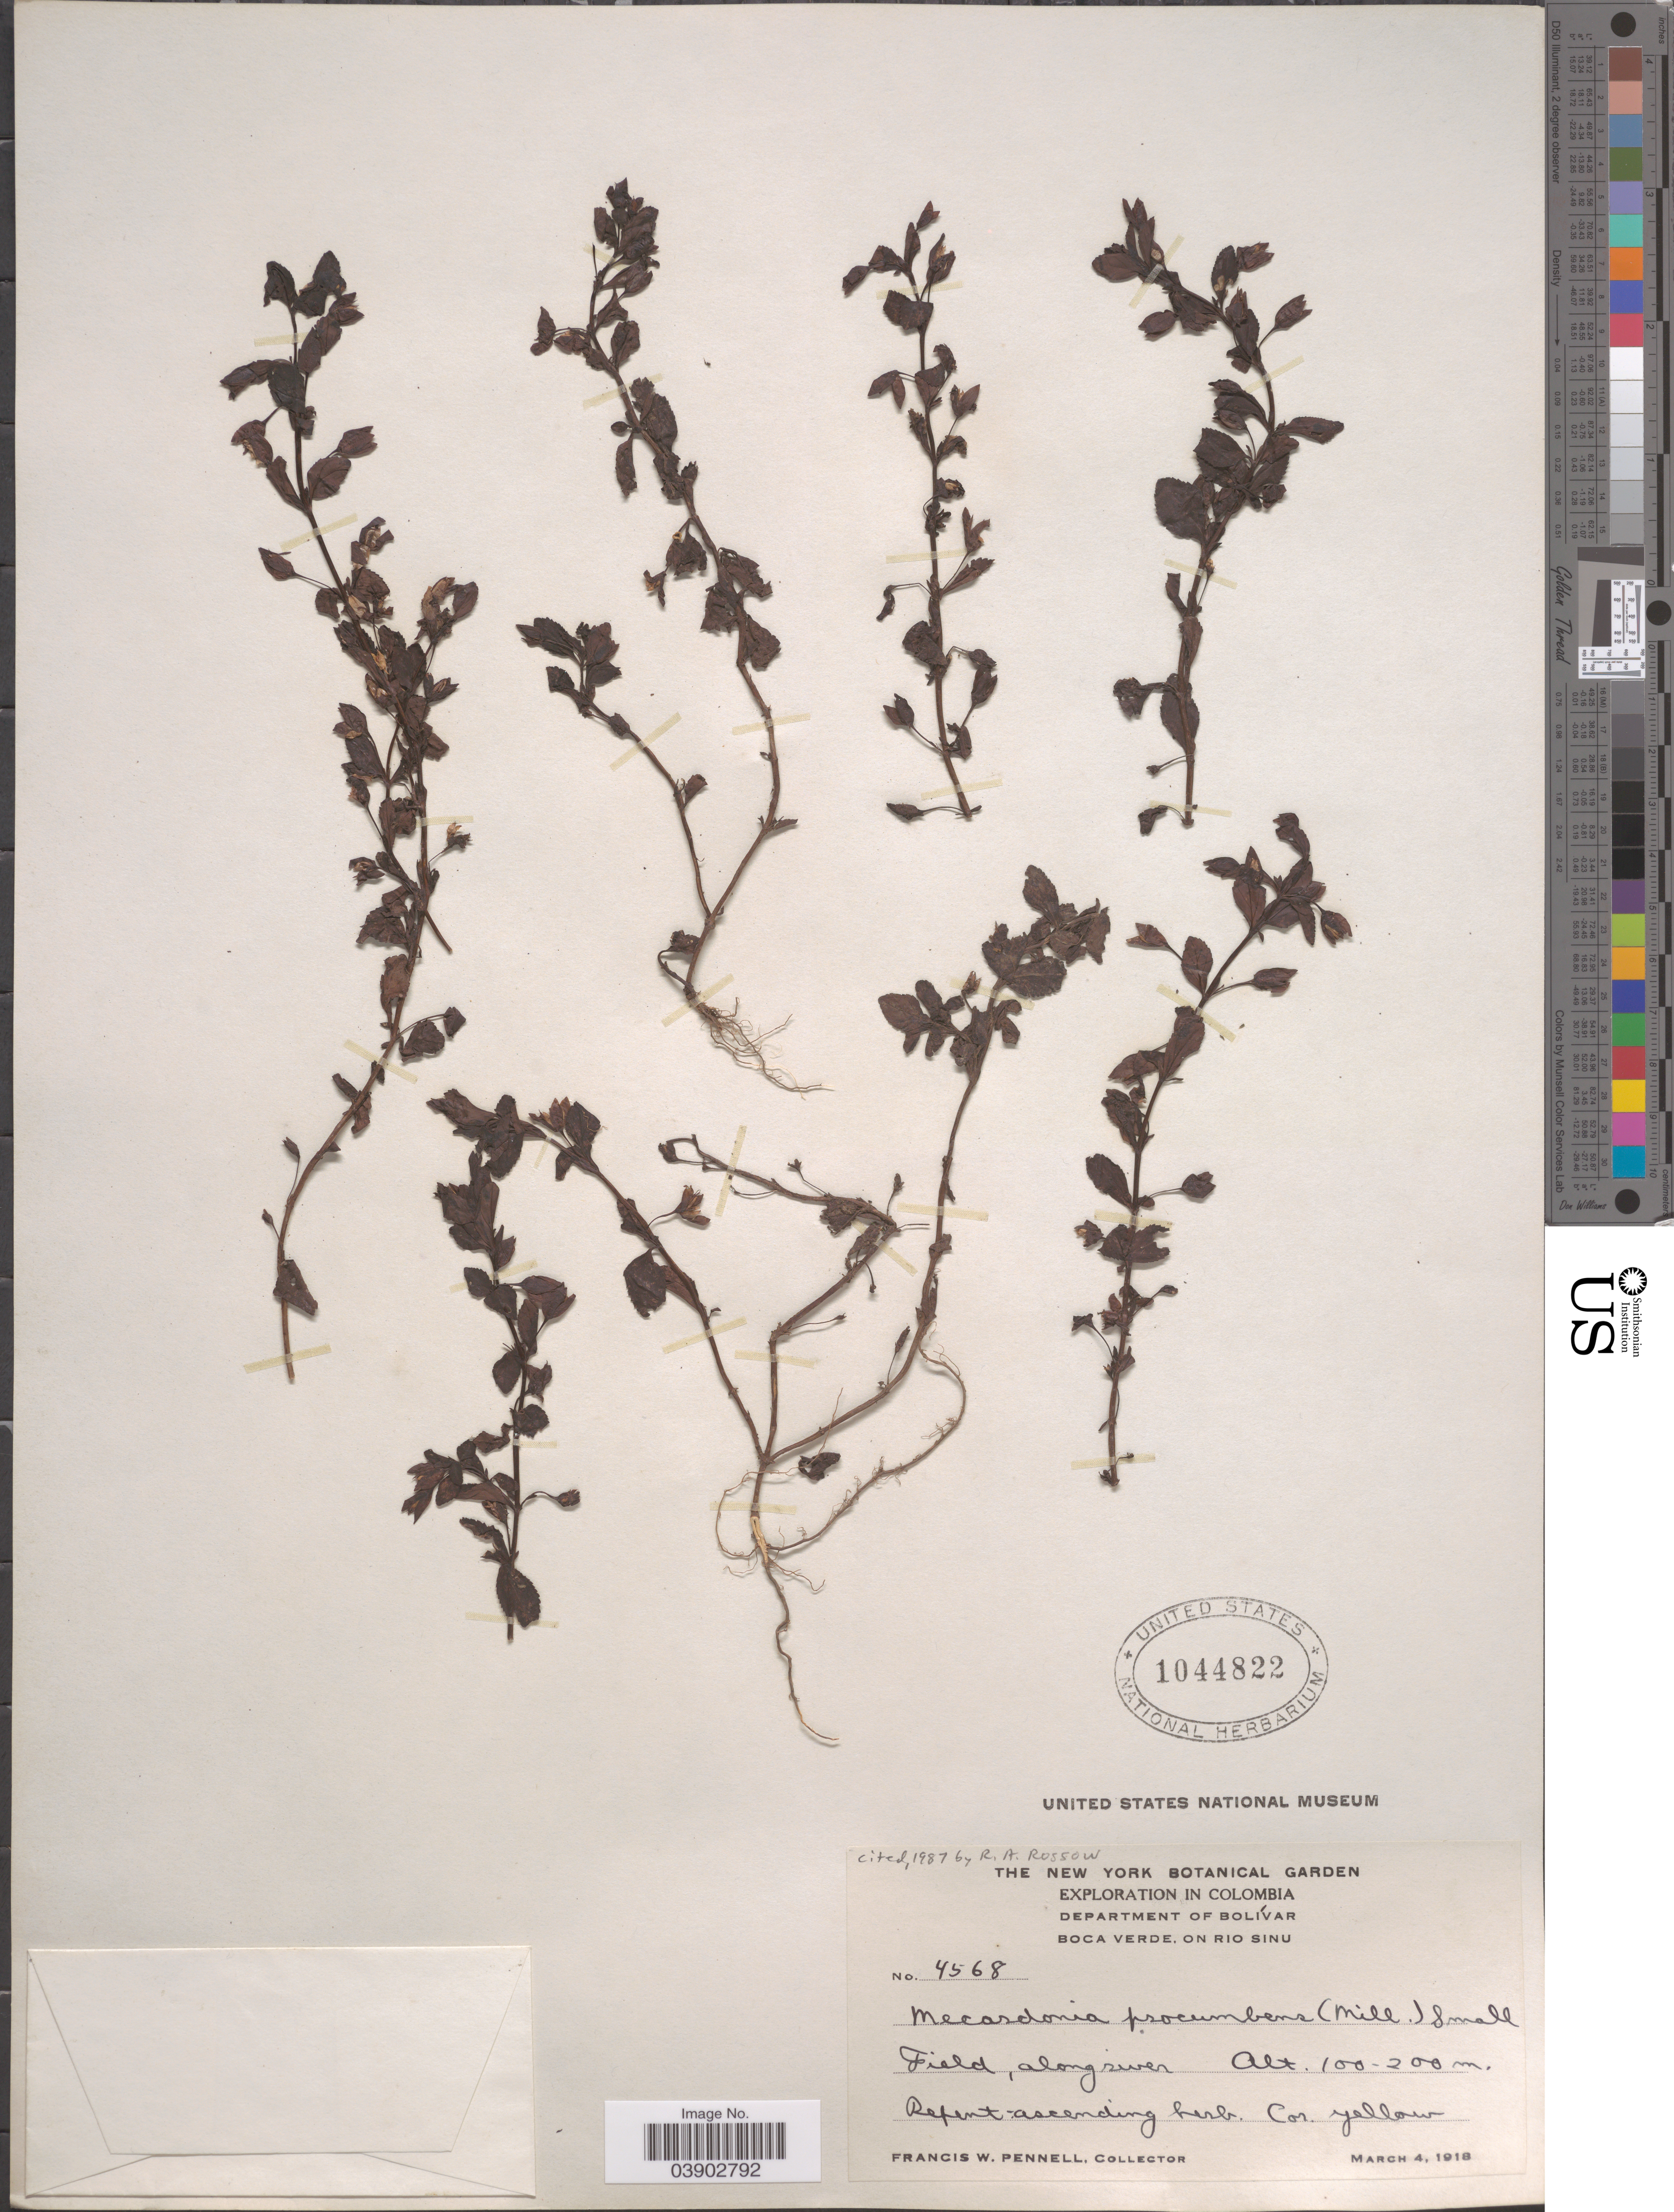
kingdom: Plantae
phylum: Tracheophyta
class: Magnoliopsida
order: Lamiales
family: Plantaginaceae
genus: Mecardonia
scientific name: Mecardonia procumbens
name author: (Mill.) Small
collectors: F. W. Pennell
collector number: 4568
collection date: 1918-03-04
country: Colombia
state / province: Bolívar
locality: Department of Bolívar. Boca Verde, on Rio Sinu. Field, along river.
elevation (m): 100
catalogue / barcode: US 1044822